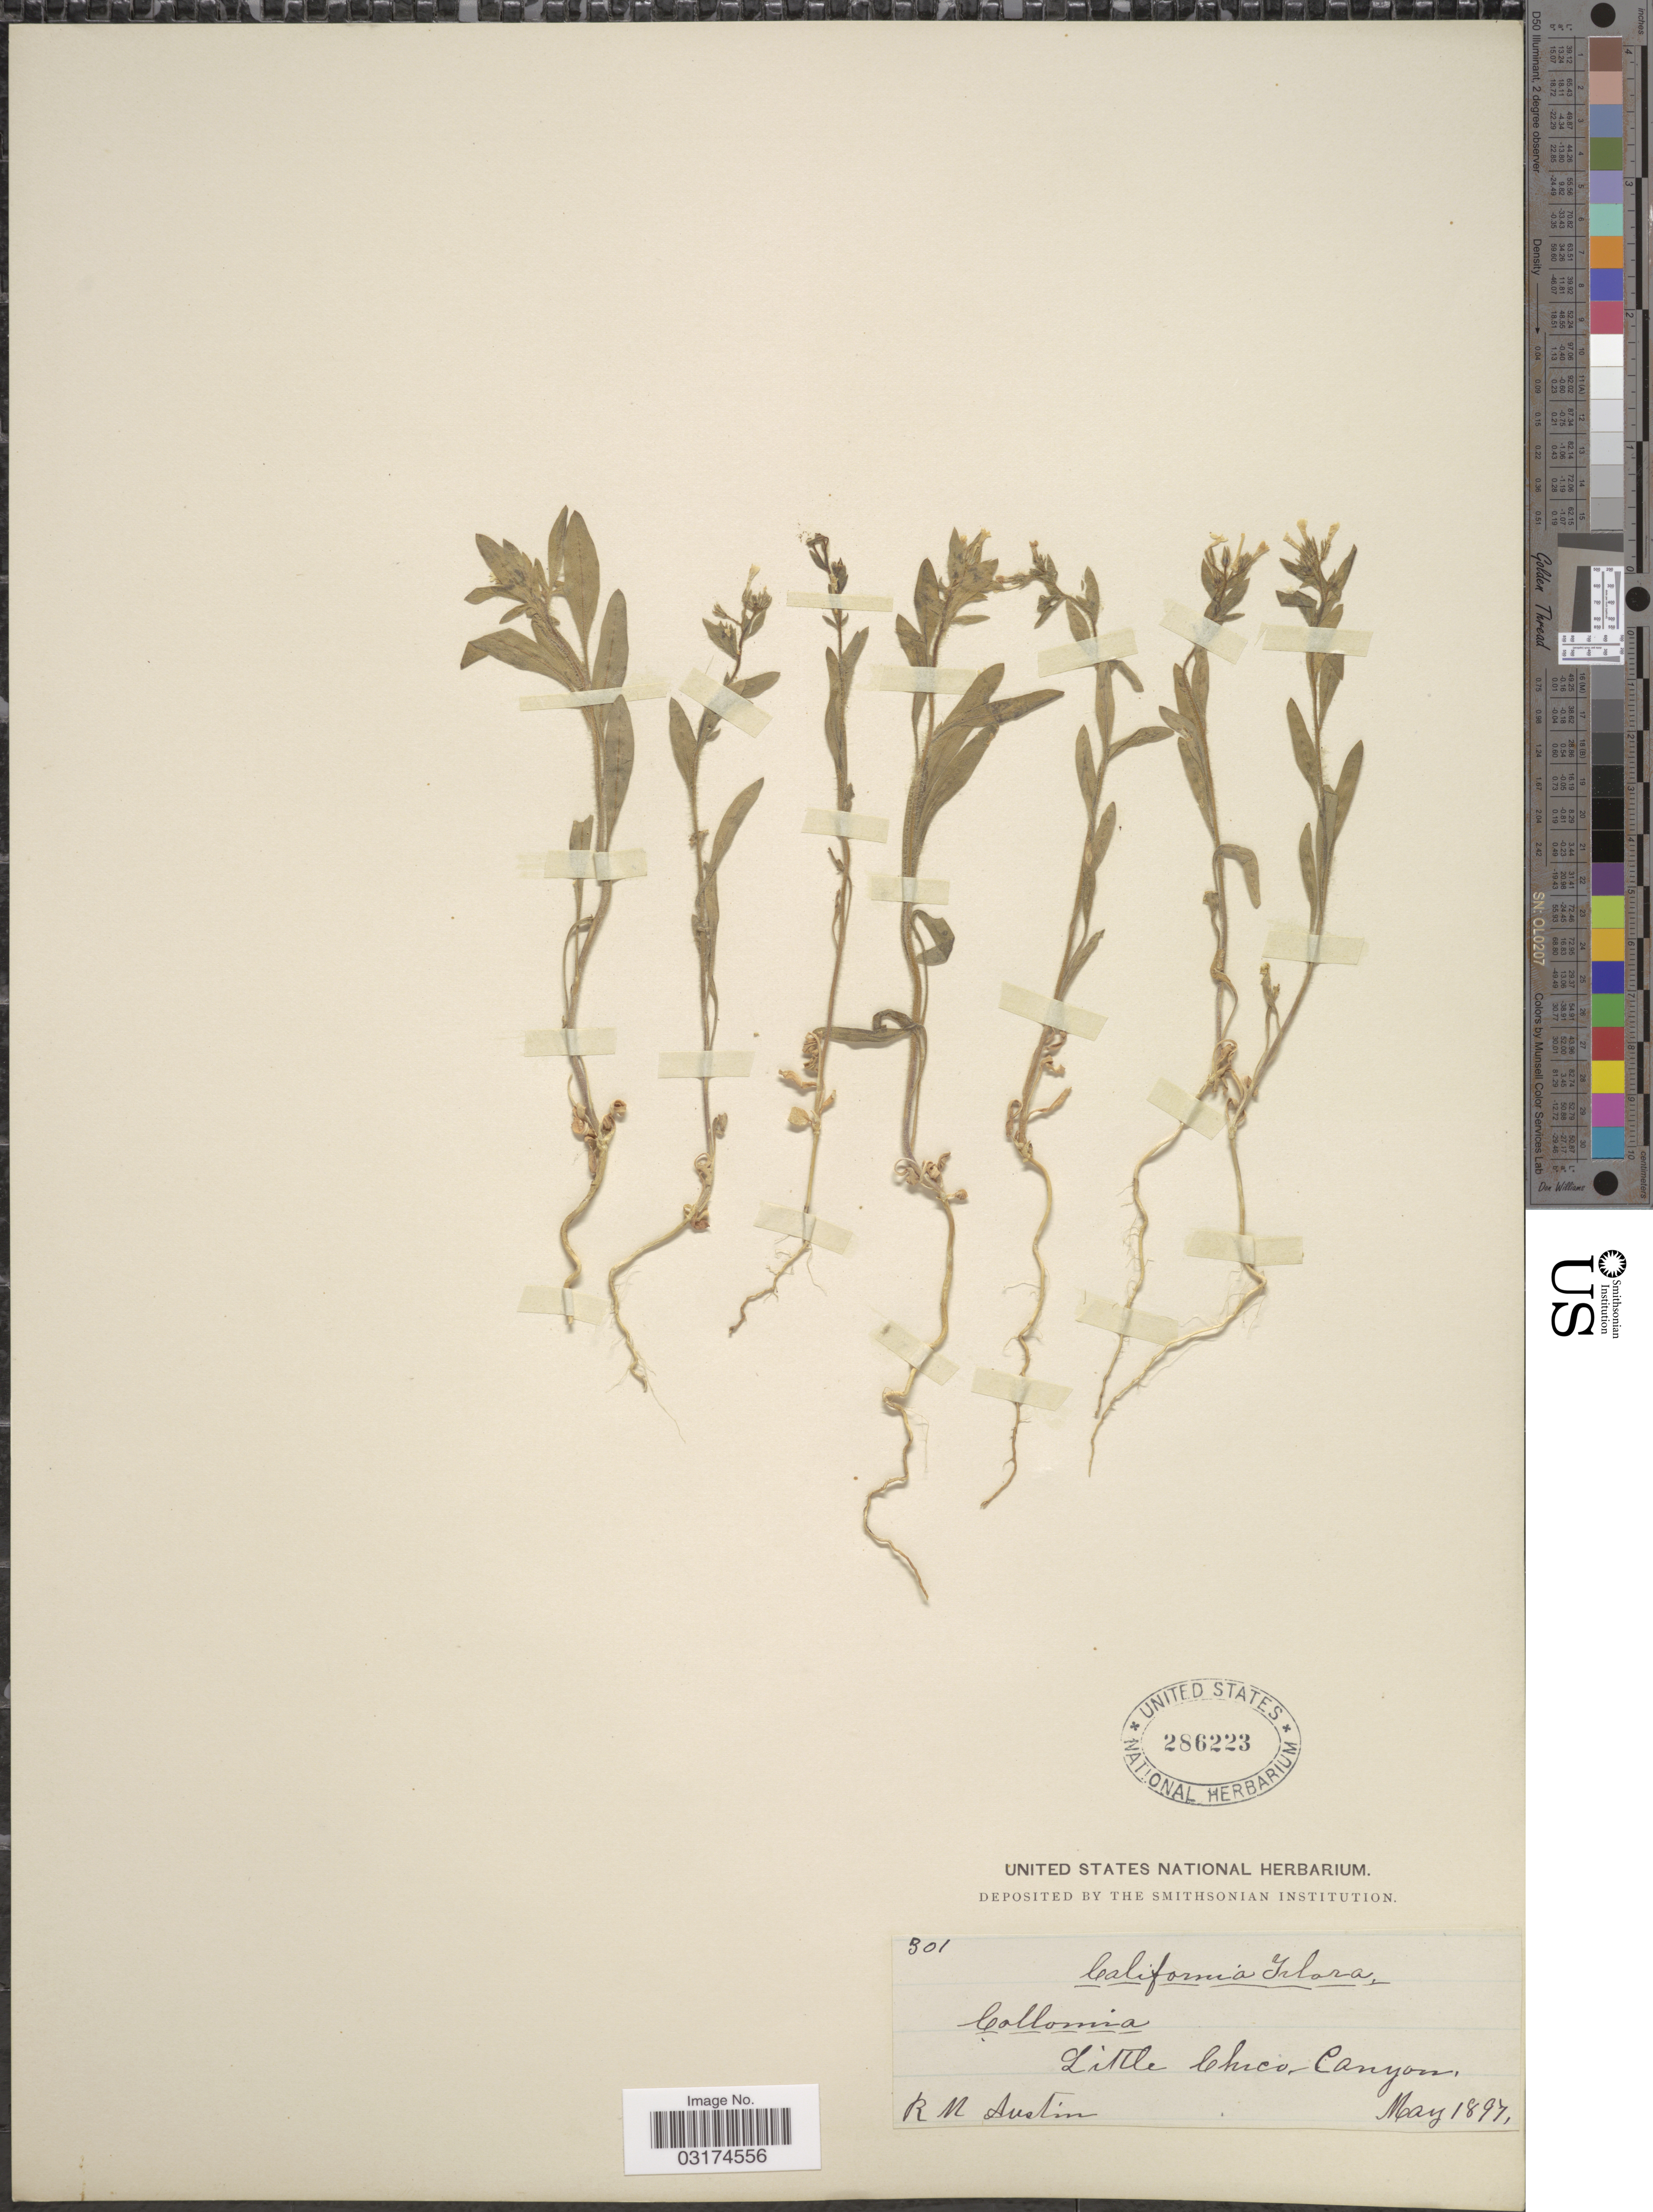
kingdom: Plantae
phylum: Tracheophyta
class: Magnoliopsida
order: Ericales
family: Polemoniaceae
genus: Collomia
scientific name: Collomia linearis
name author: Nutt.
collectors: R. Austin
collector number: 301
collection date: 1897-05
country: United States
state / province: California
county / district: Butte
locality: Little Chico Canyon.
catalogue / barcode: US 286223